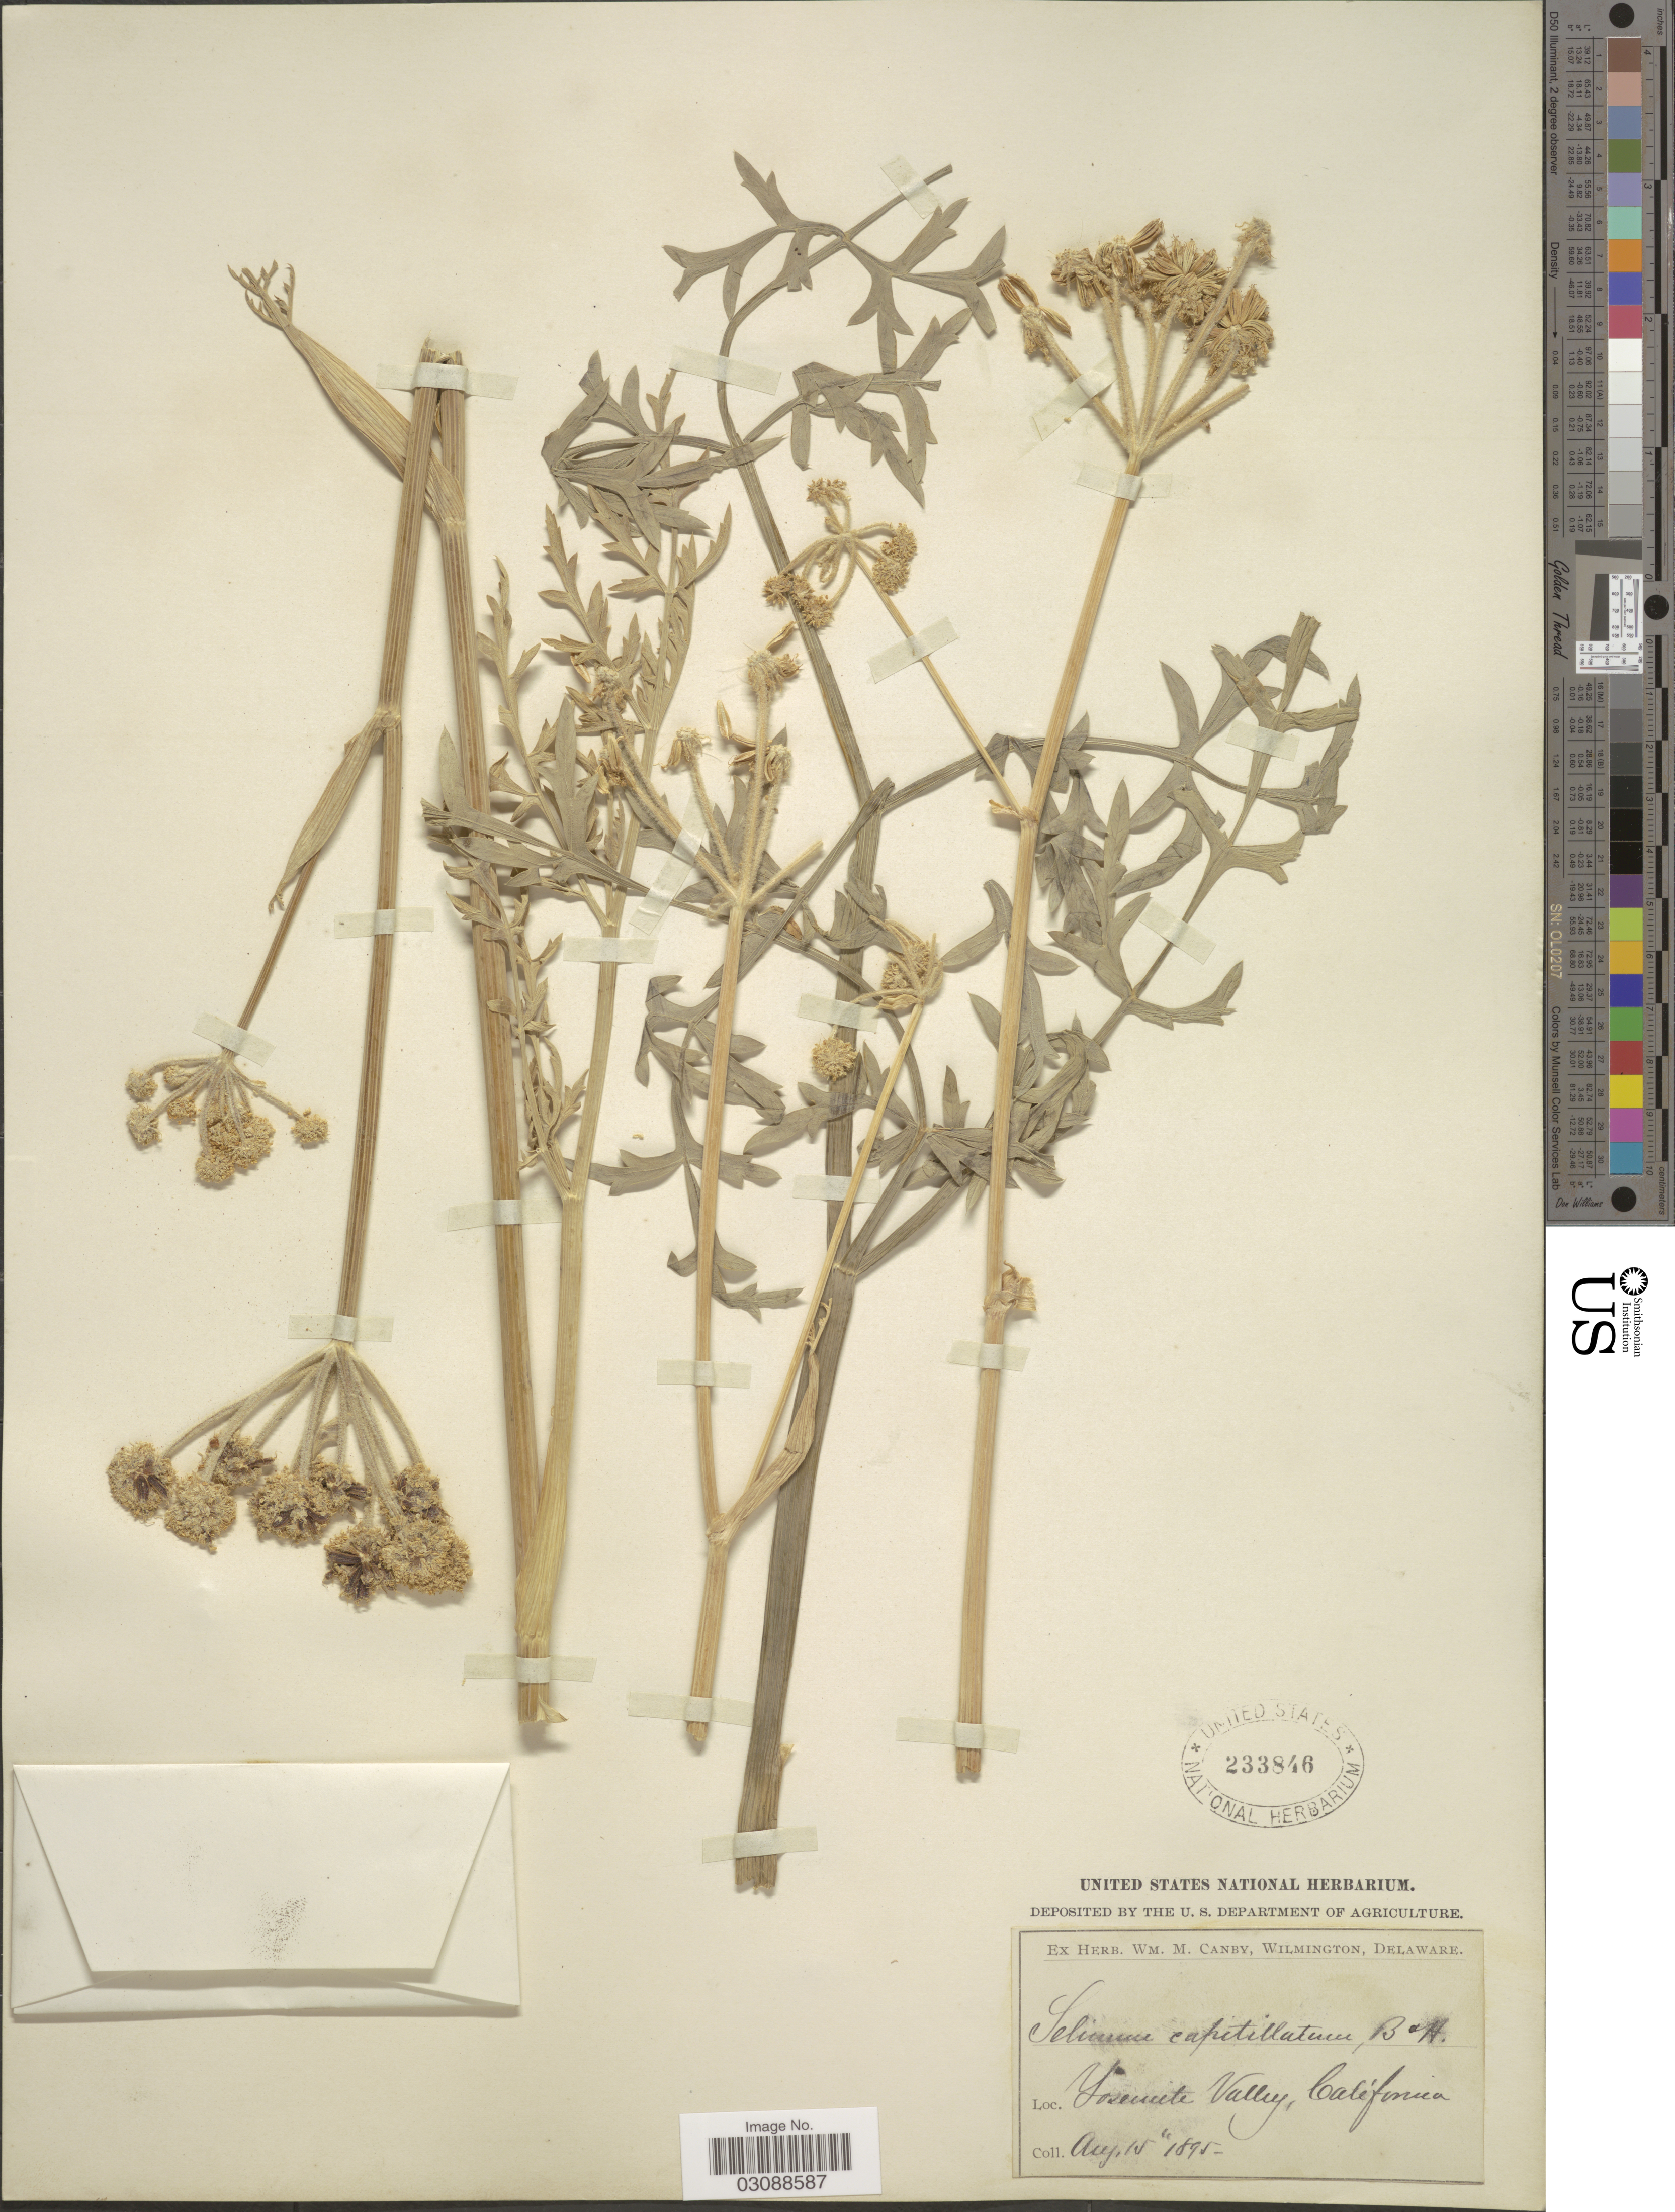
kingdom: Plantae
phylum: Tracheophyta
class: Magnoliopsida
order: Apiales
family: Apiaceae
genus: Selinum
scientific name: Selinum capitellatum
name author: (A. Gray) Benth. & Hook. f. ex S. Watson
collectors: ex herb. W.M. Canby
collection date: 1895-08-15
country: United States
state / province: California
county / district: Mariposa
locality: Yosemite Valley.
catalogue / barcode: US 233846